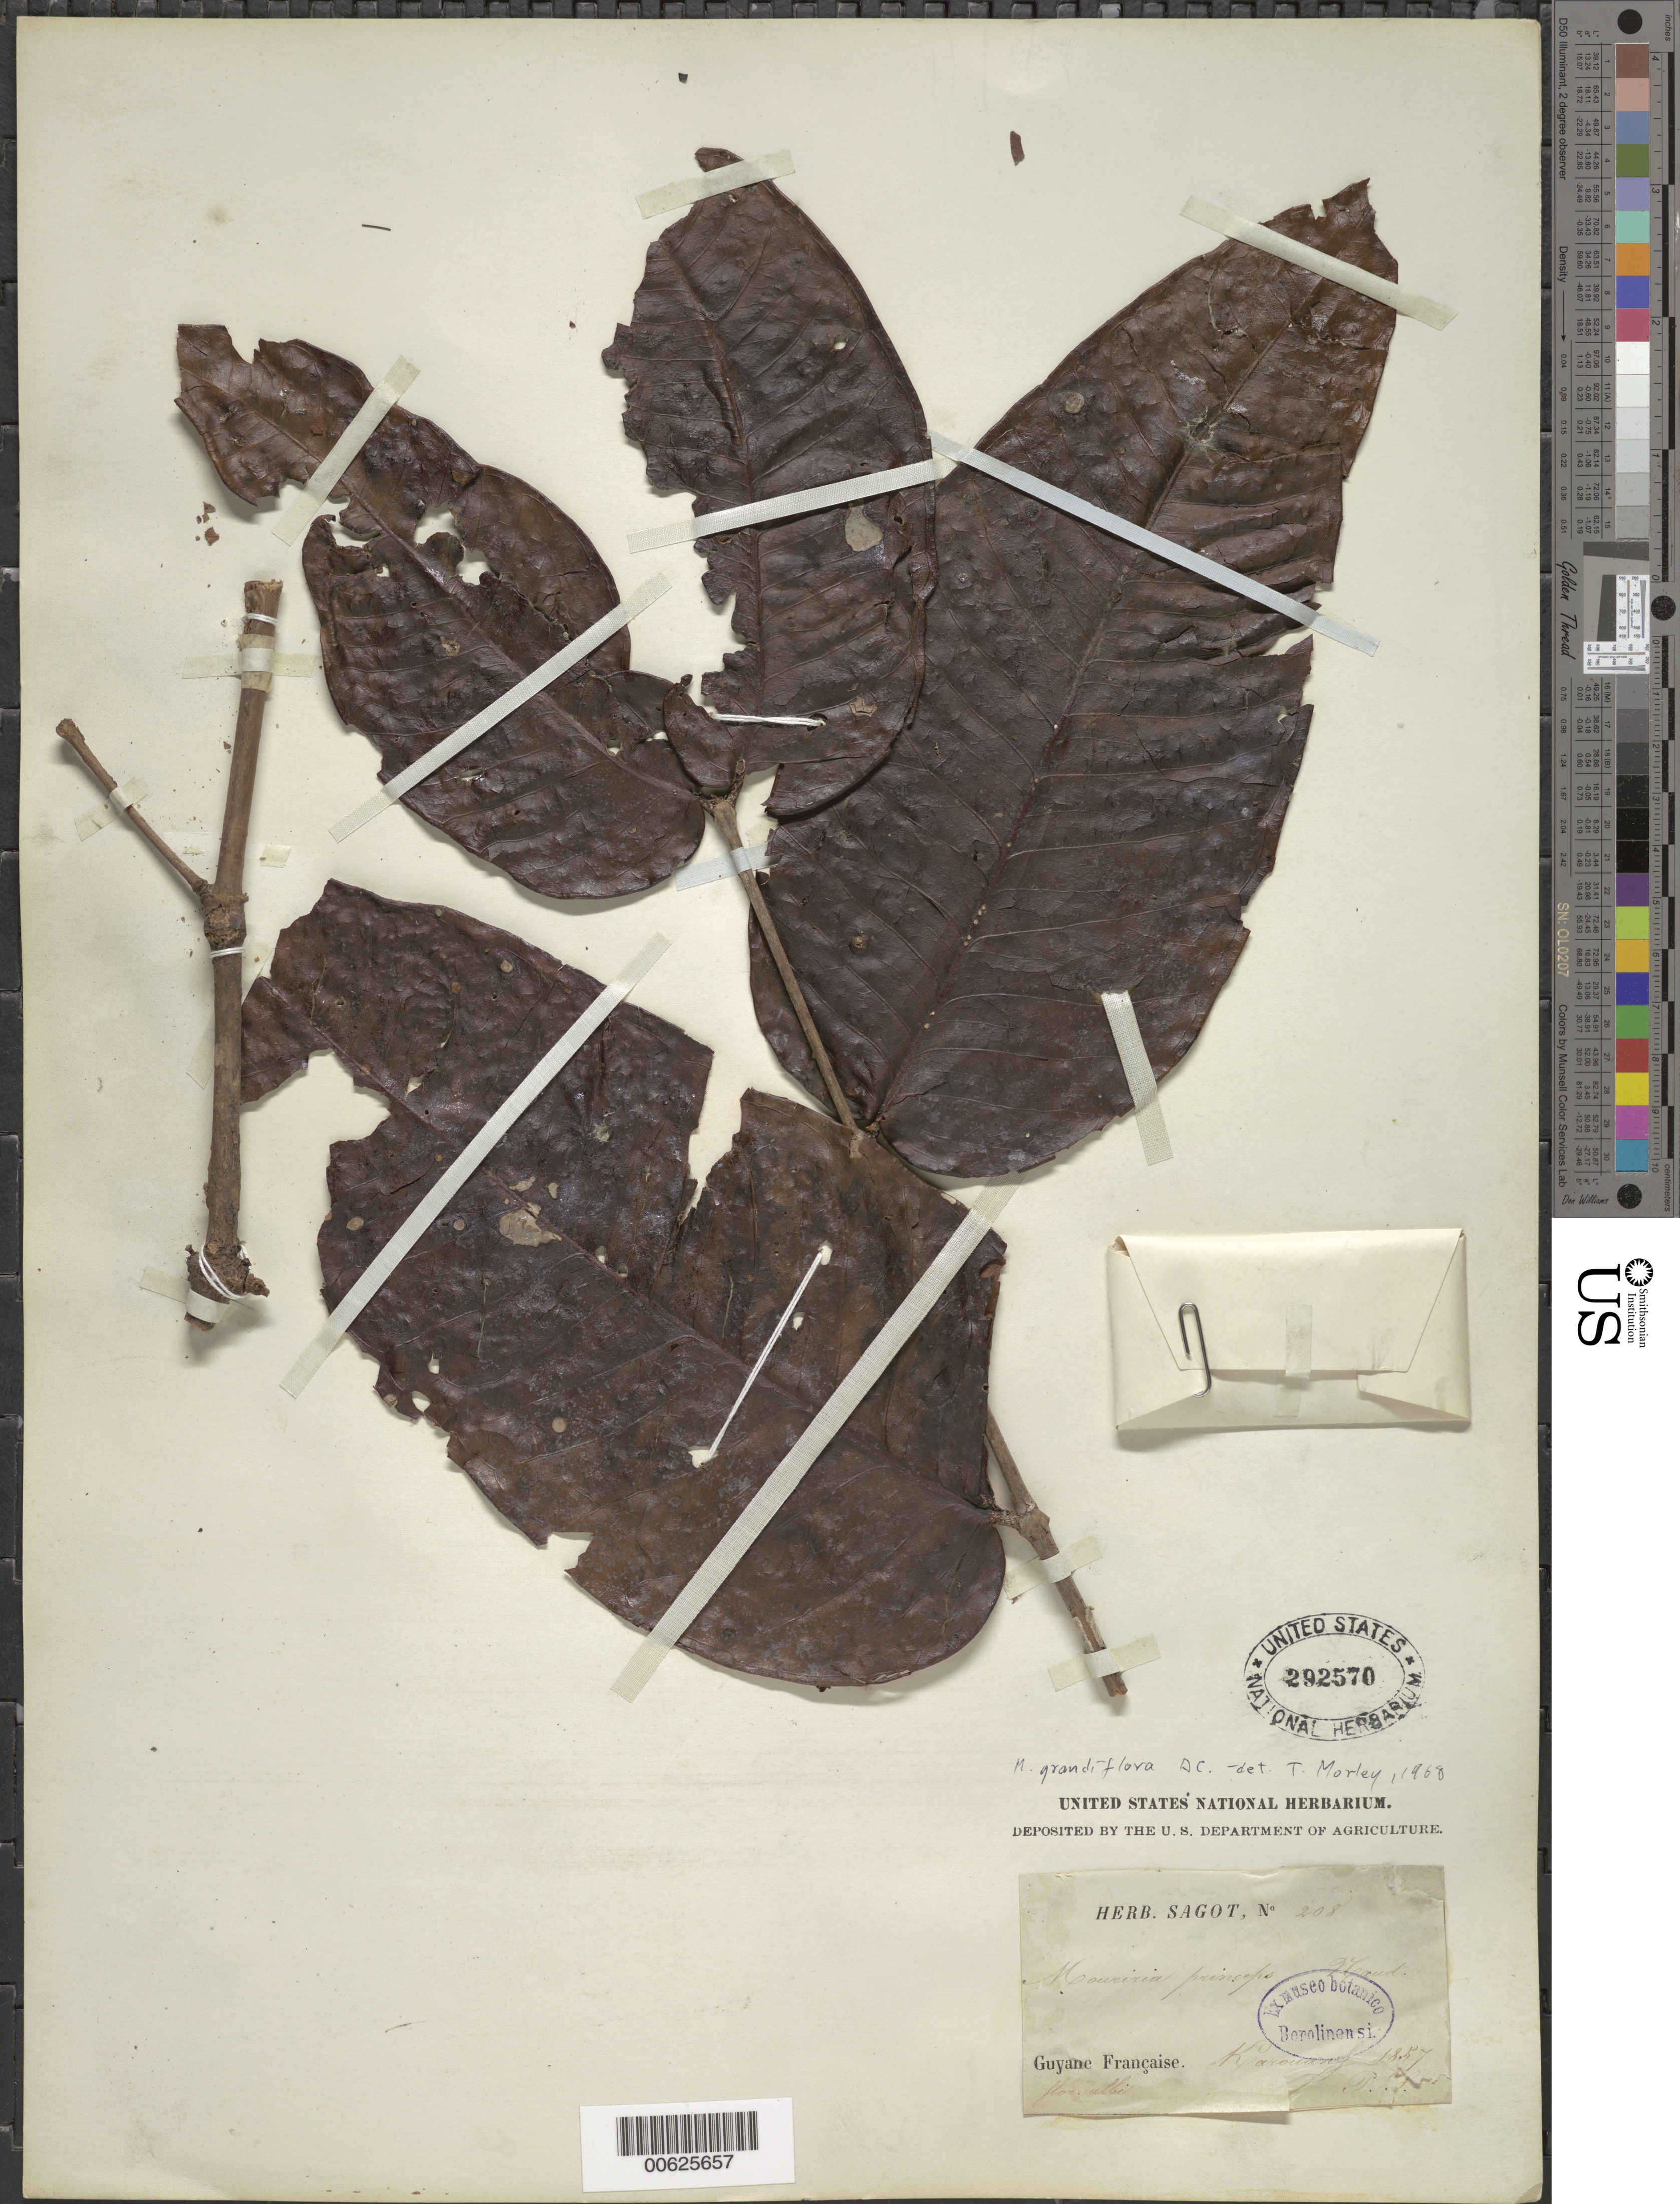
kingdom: Plantae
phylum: Tracheophyta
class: Magnoliopsida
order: Myrtales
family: Melastomataceae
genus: Mouriri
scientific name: Mouriri grandiflora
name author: DC.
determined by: Morley, T.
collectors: P. A. Sagot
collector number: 208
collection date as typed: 1857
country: French Guiana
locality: Karouany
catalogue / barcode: US 292570